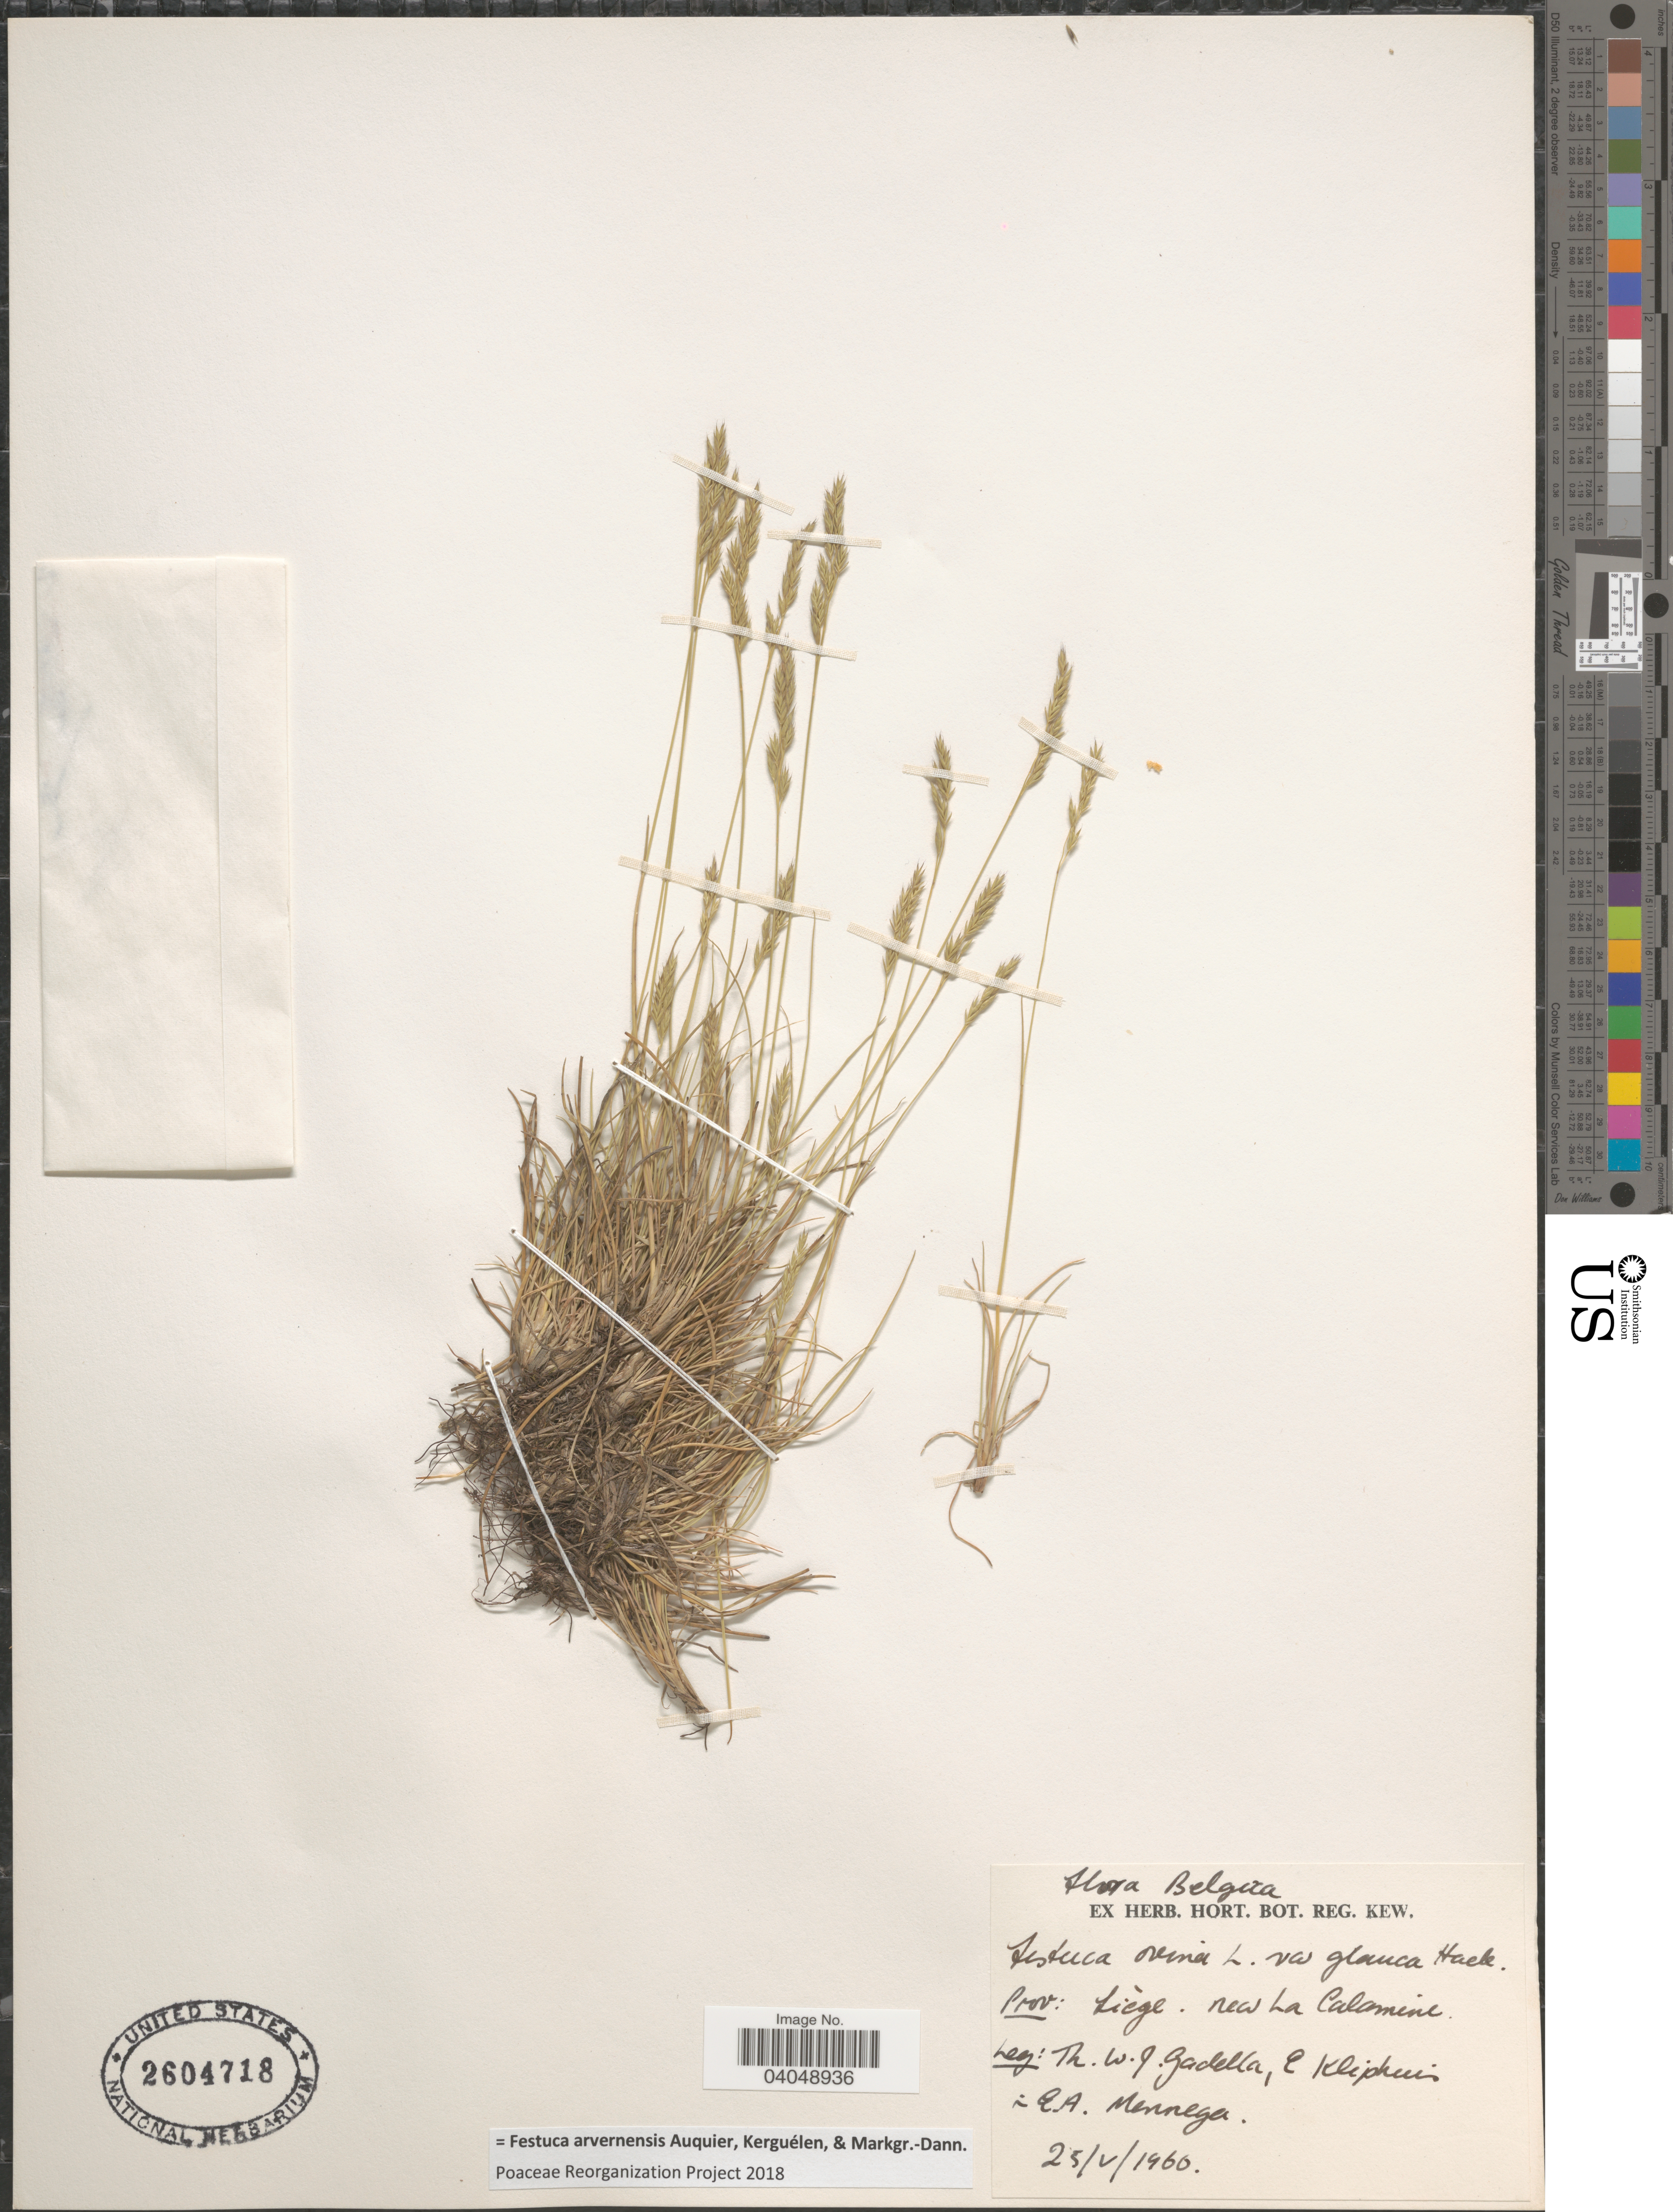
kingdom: Plantae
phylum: Tracheophyta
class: Liliopsida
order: Poales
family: Poaceae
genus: Festuca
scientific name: Festuca arvernensis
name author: Auquier et al.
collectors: T. Gadella, E. Kliphuis & E. A. Mennega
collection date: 1960-05-25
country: Belgium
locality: Belgica. Prov: Liège near La Calamine.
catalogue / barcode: US 2604718